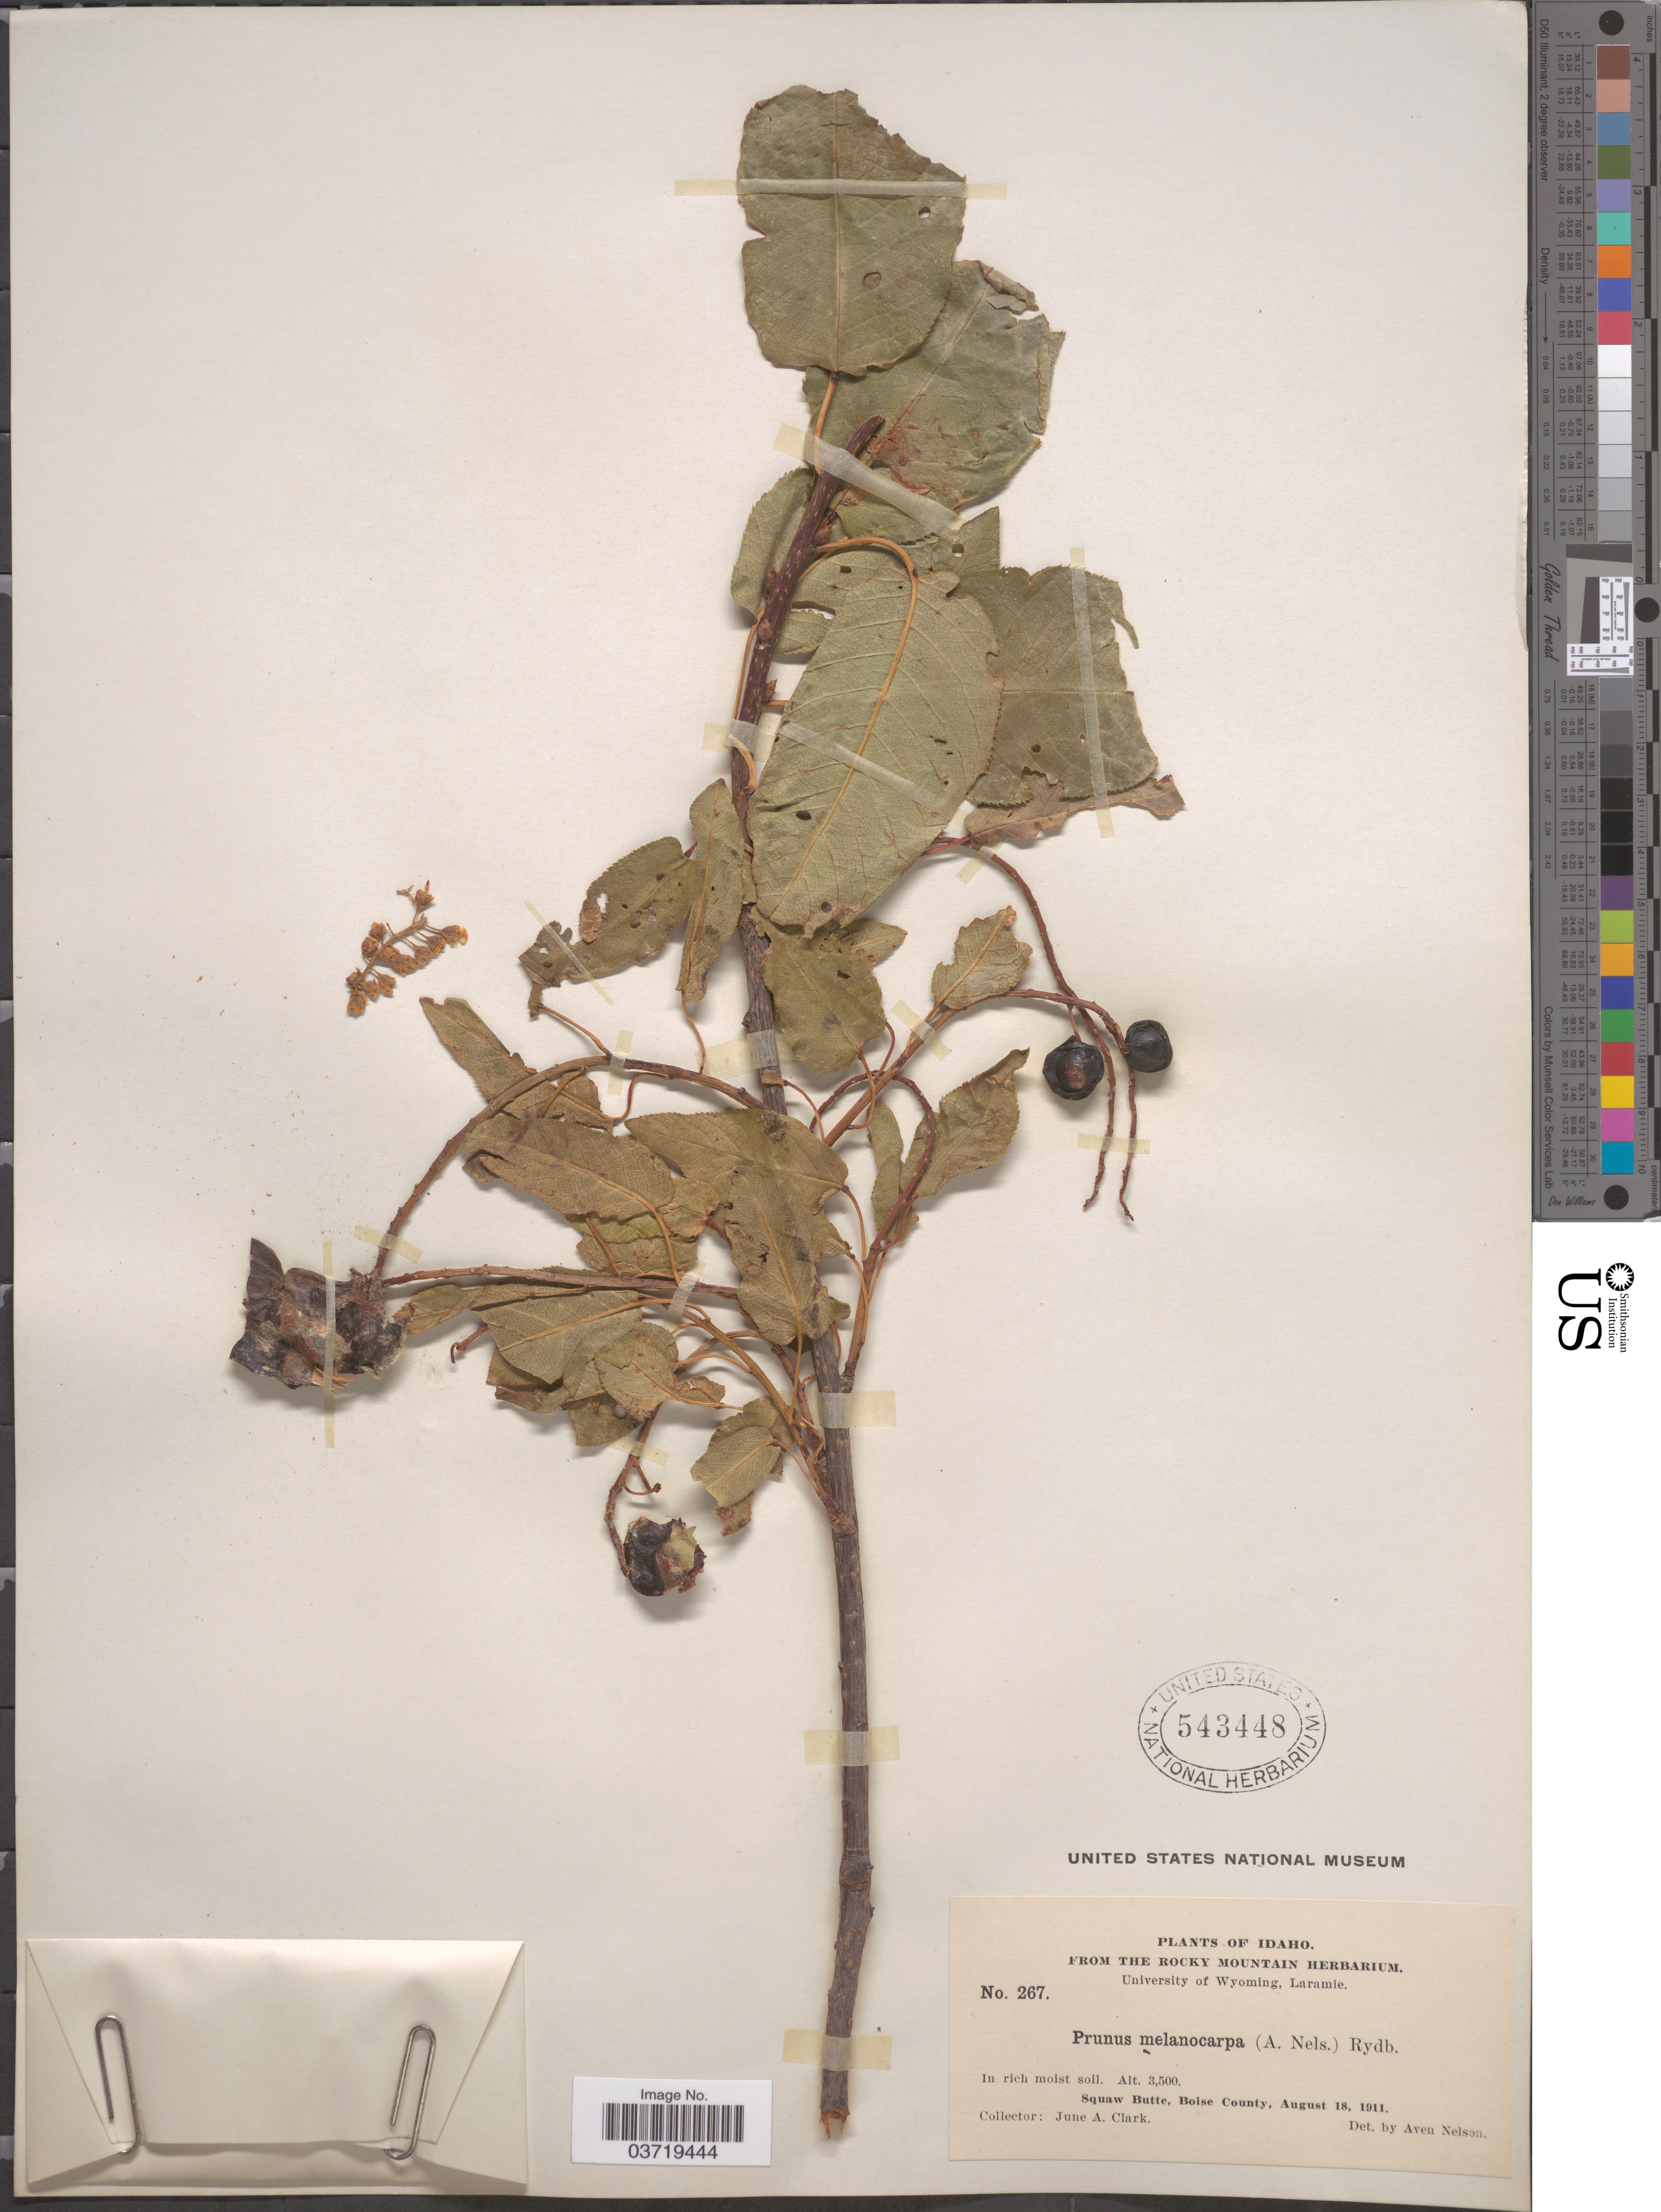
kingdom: Plantae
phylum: Tracheophyta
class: Magnoliopsida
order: Rosales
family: Rosaceae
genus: Prunus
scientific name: Prunus virginiana var. demissa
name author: (Nutt.) Torr.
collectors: J. A. Clark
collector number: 267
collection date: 1911-08-18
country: United States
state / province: Idaho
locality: Squaw Butte, Boise County.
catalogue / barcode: US 543448